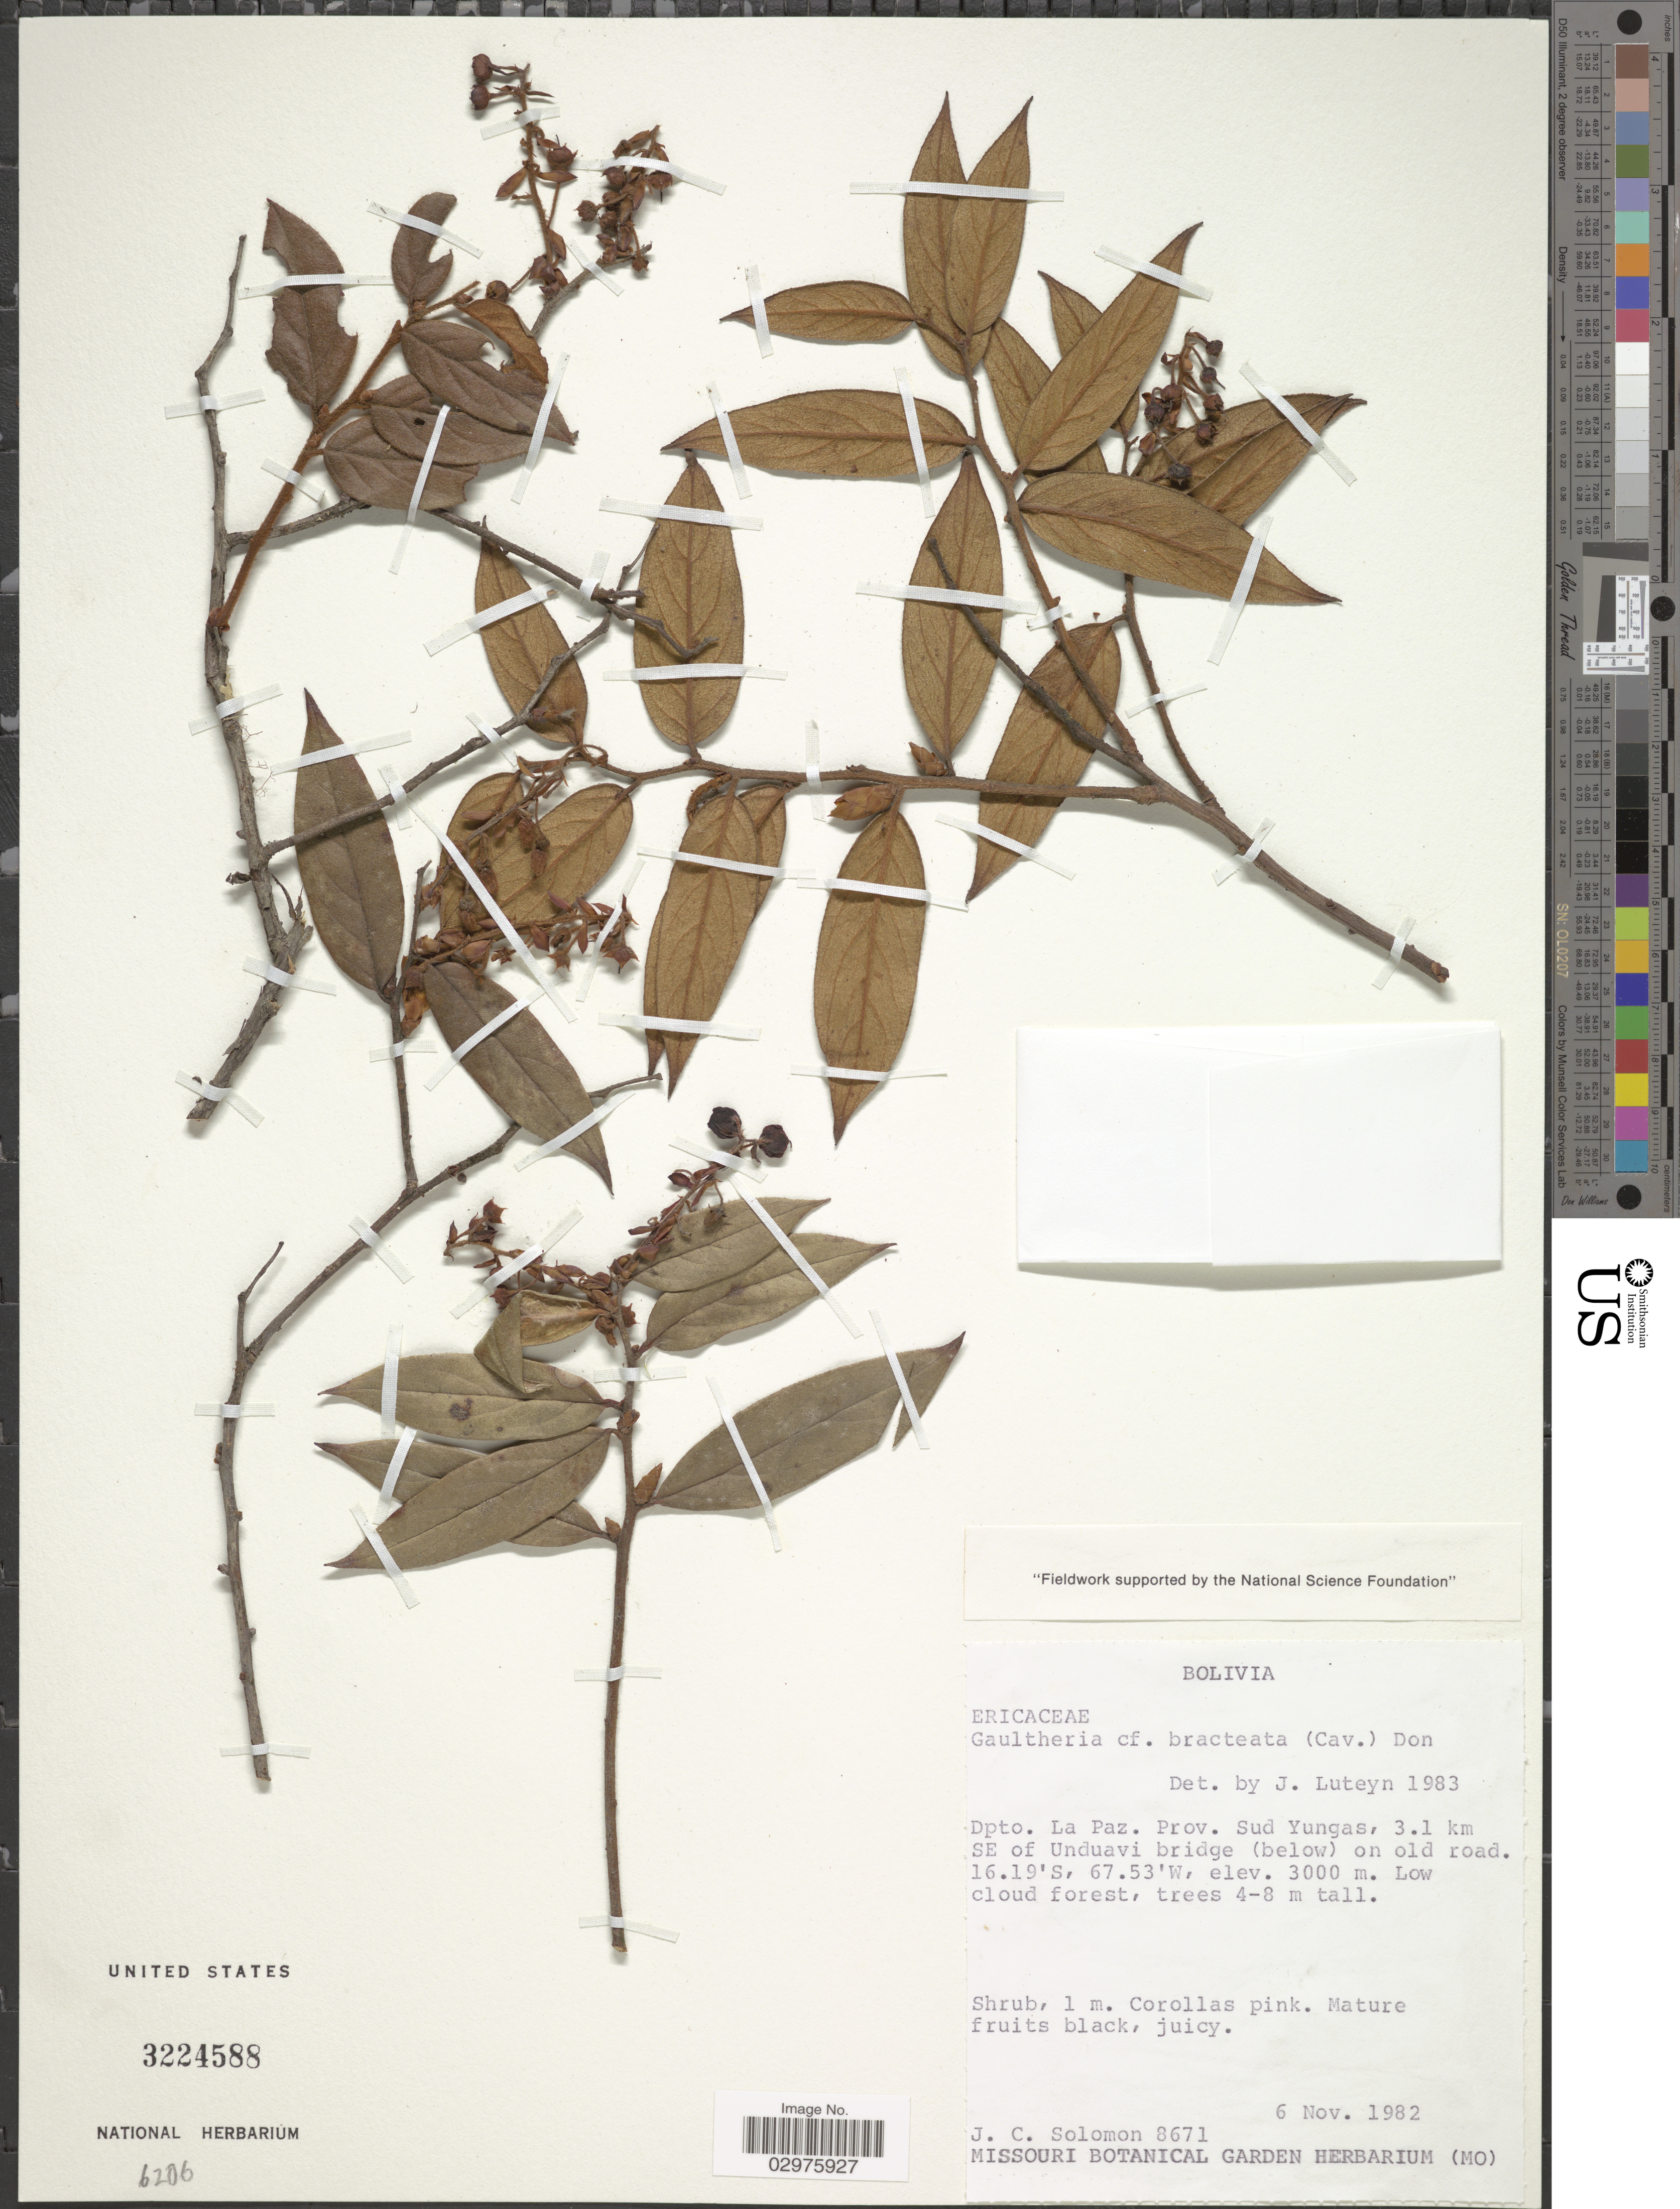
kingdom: Plantae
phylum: Tracheophyta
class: Magnoliopsida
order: Ericales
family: Ericaceae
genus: Gaultheria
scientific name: Gaultheria bracteata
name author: (Cav.) G. Don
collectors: J. C. Solomon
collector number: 8671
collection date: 1982-11-06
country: Bolivia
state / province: La Paz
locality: Dpto. La Paz. Prov. Sud Yungas, 3.1 km SE of Unduavi bridge (below) on old road.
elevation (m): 3000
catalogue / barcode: US 3224588